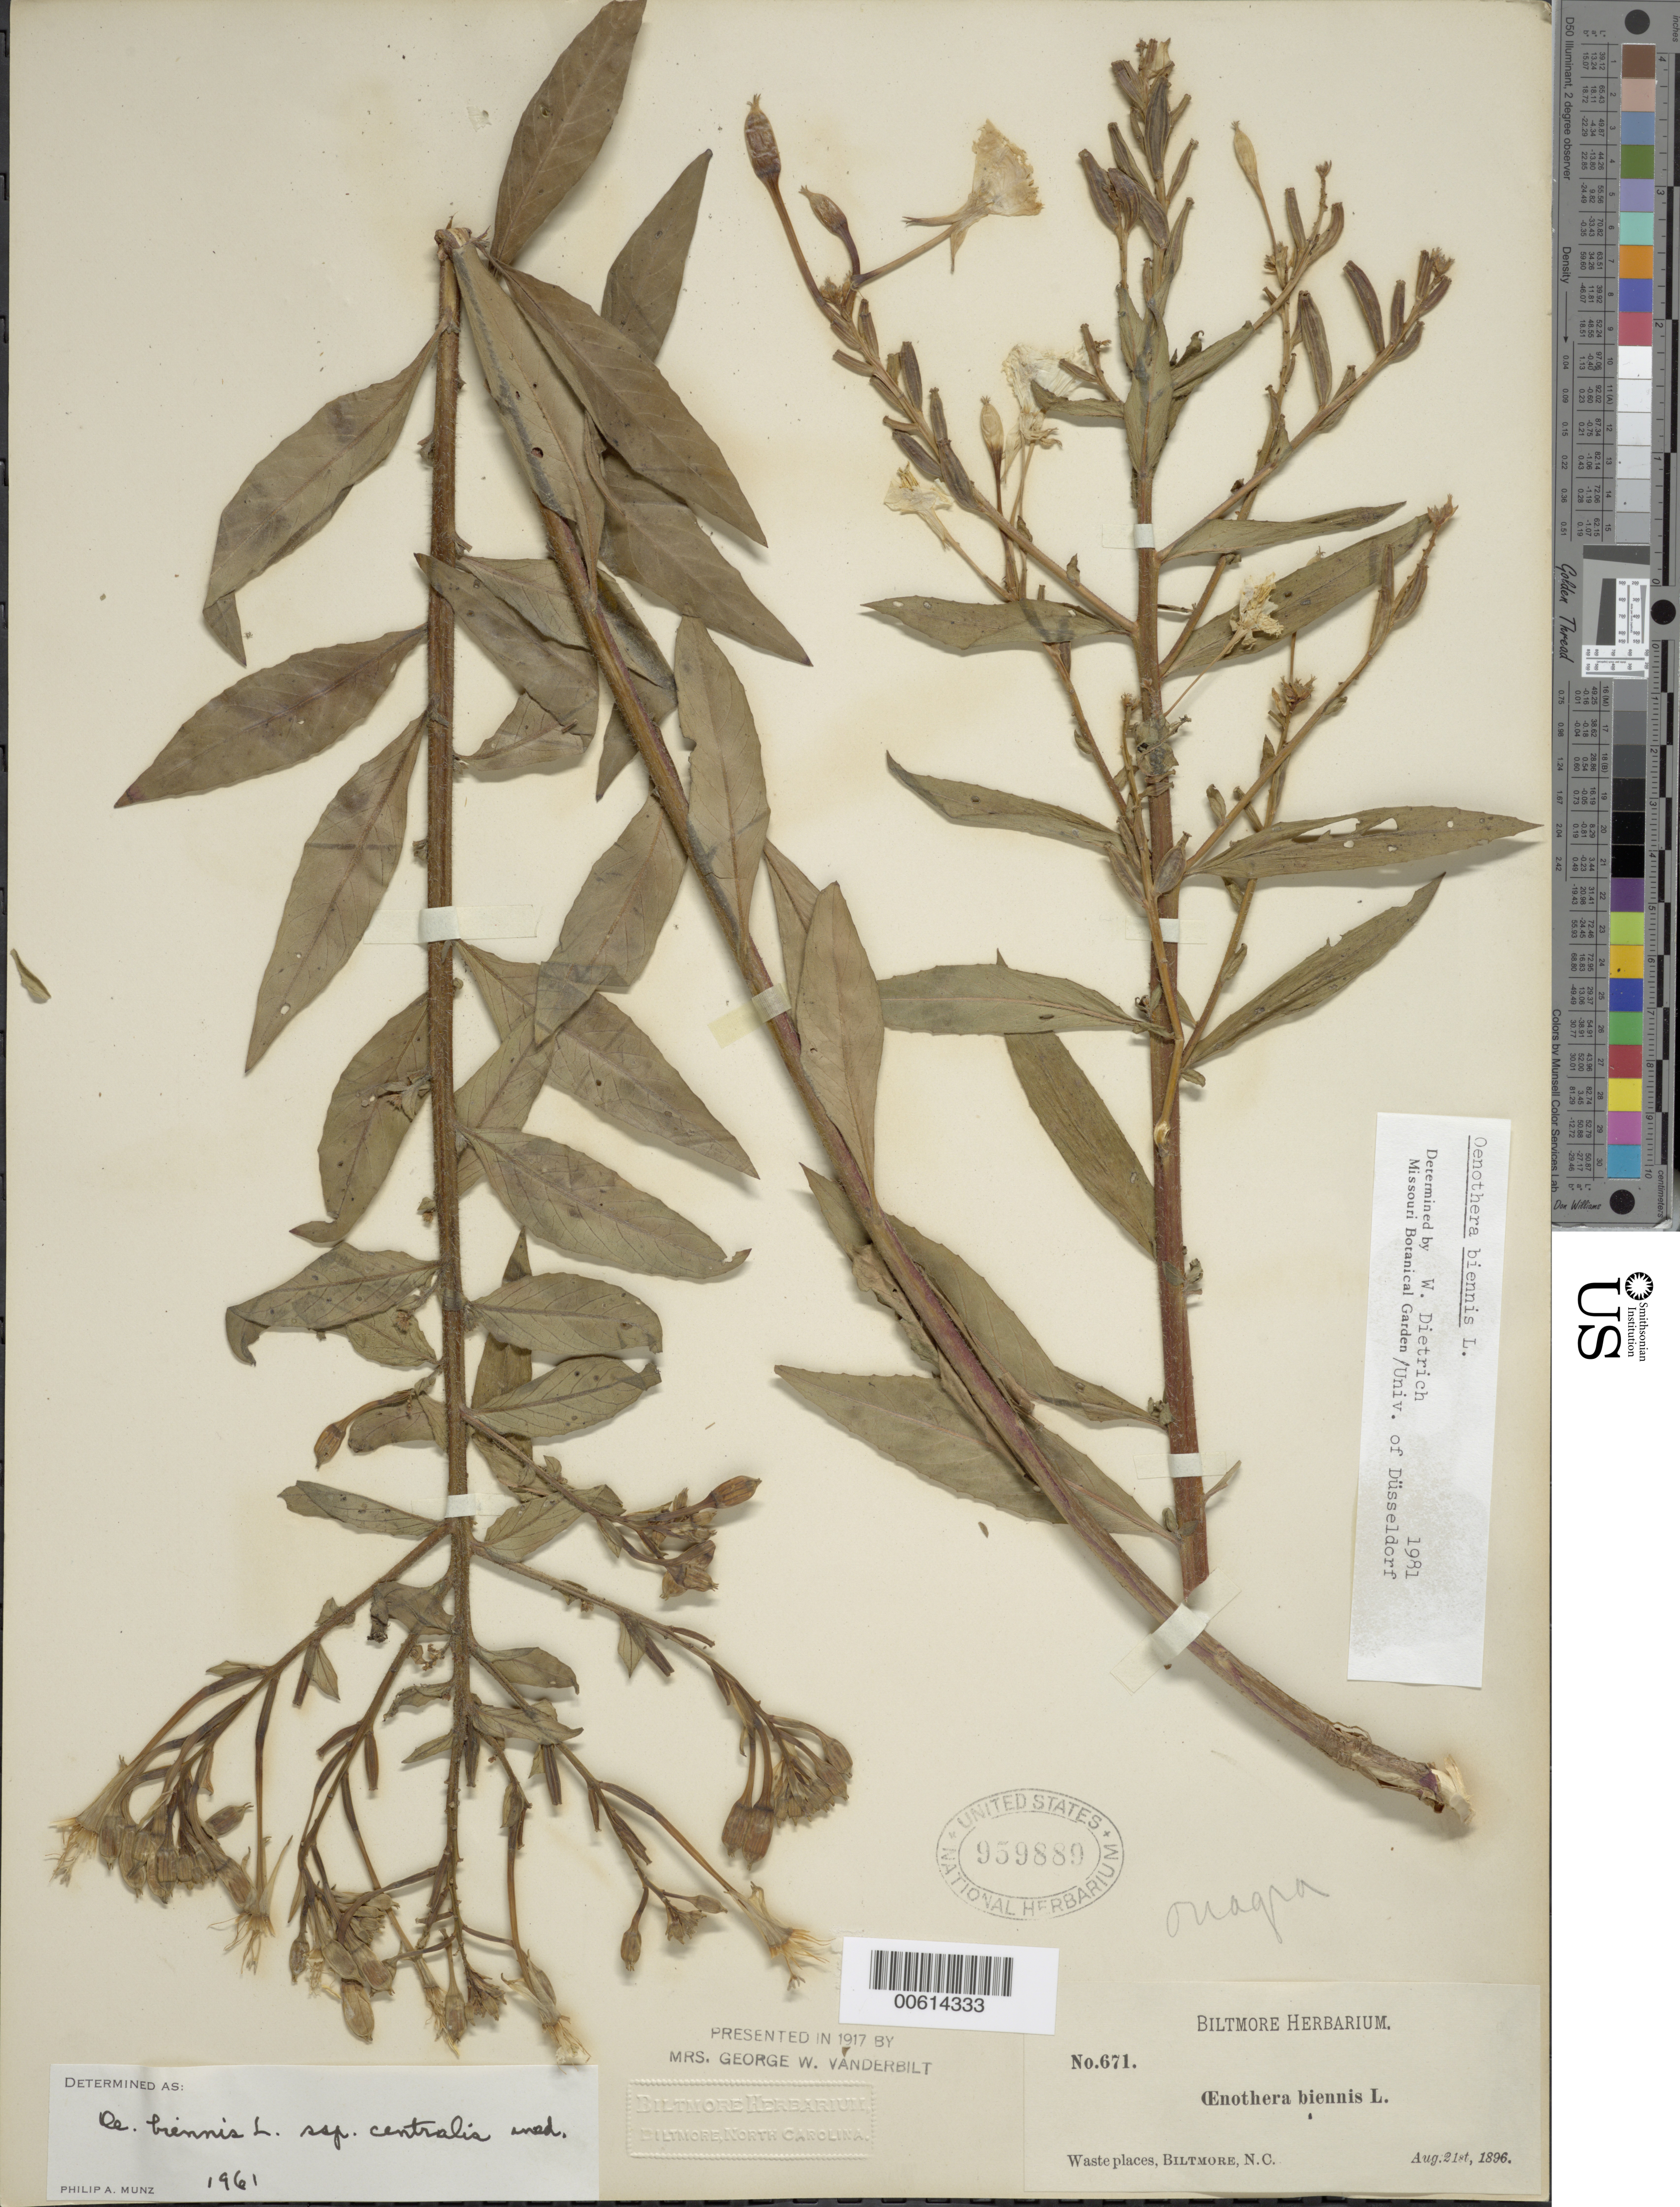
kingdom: Plantae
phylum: Tracheophyta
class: Magnoliopsida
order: Myrtales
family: Onagraceae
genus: Oenothera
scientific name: Oenothera biennis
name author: L.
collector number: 671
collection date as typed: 21 Aug 1896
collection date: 1896-08-21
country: United States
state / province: North Carolina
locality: Biltmore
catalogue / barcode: US 959889